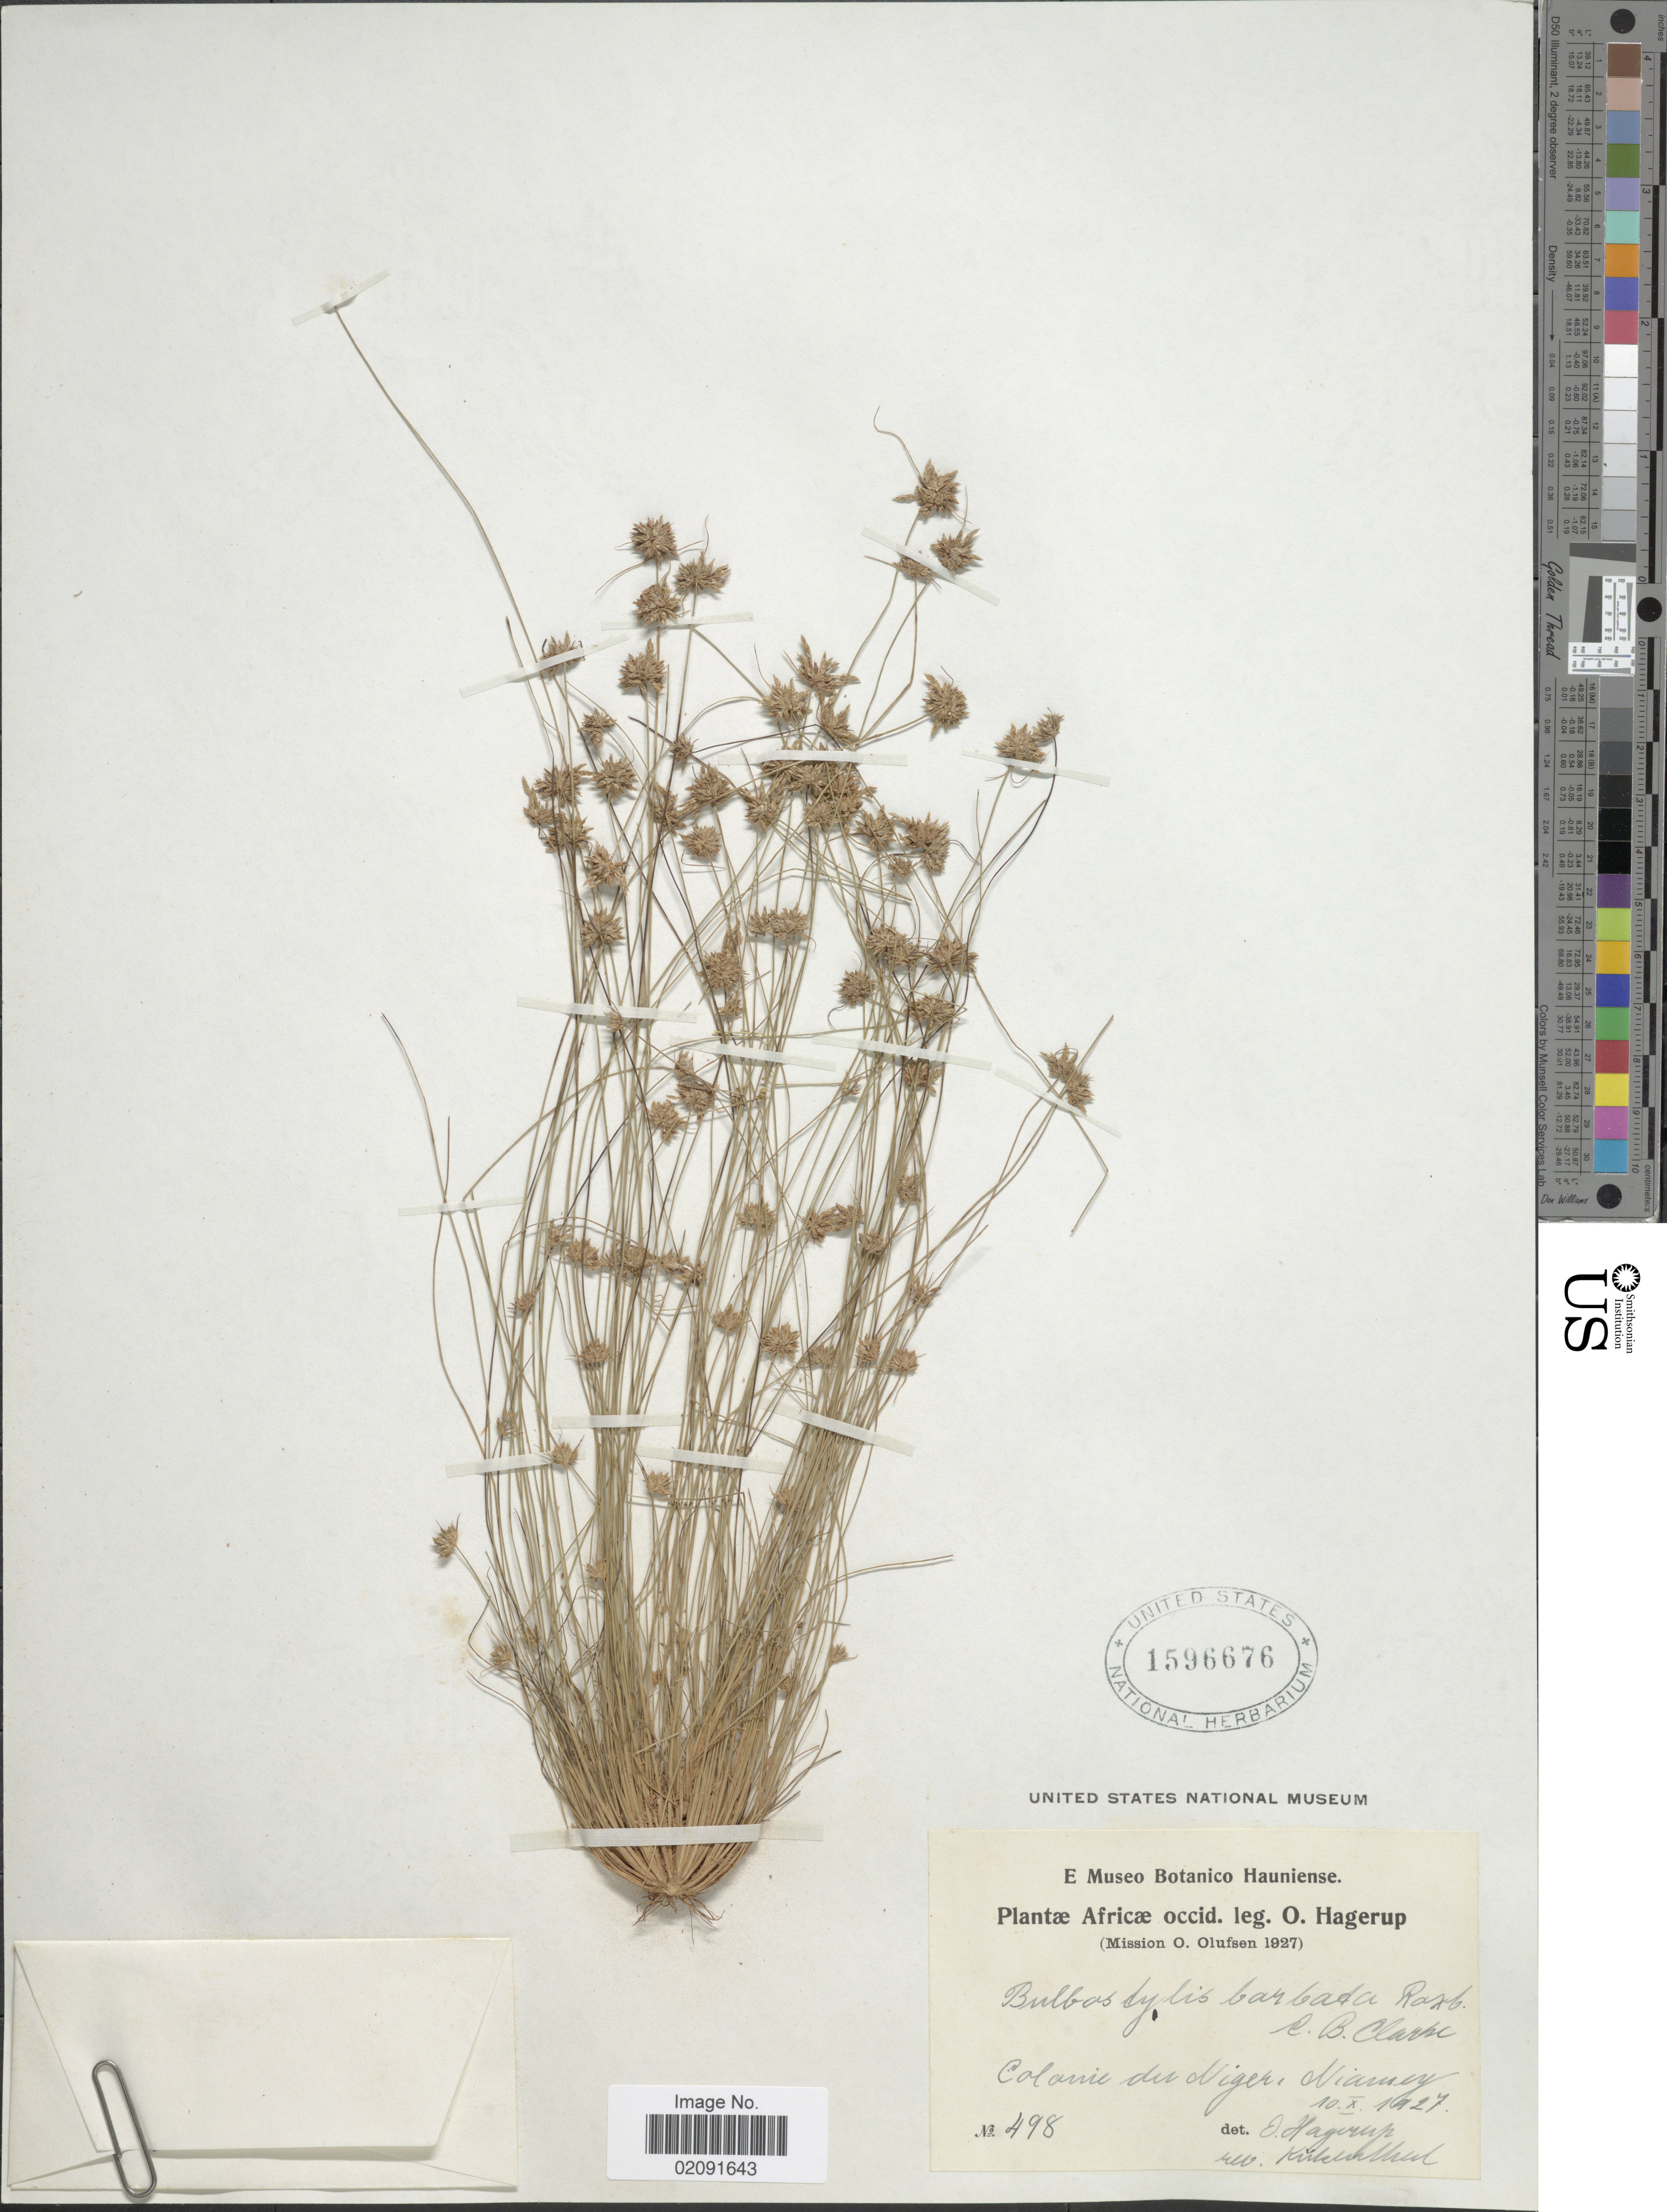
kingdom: Plantae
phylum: Tracheophyta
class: Liliopsida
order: Poales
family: Cyperaceae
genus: Bulbostylis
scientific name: Bulbostylis barbata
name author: (Rottb.) C.B. Clarke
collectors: O. Hagerup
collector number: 498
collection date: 1927-10-10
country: Niger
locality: Niamey, Africae occid.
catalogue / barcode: US 1596676